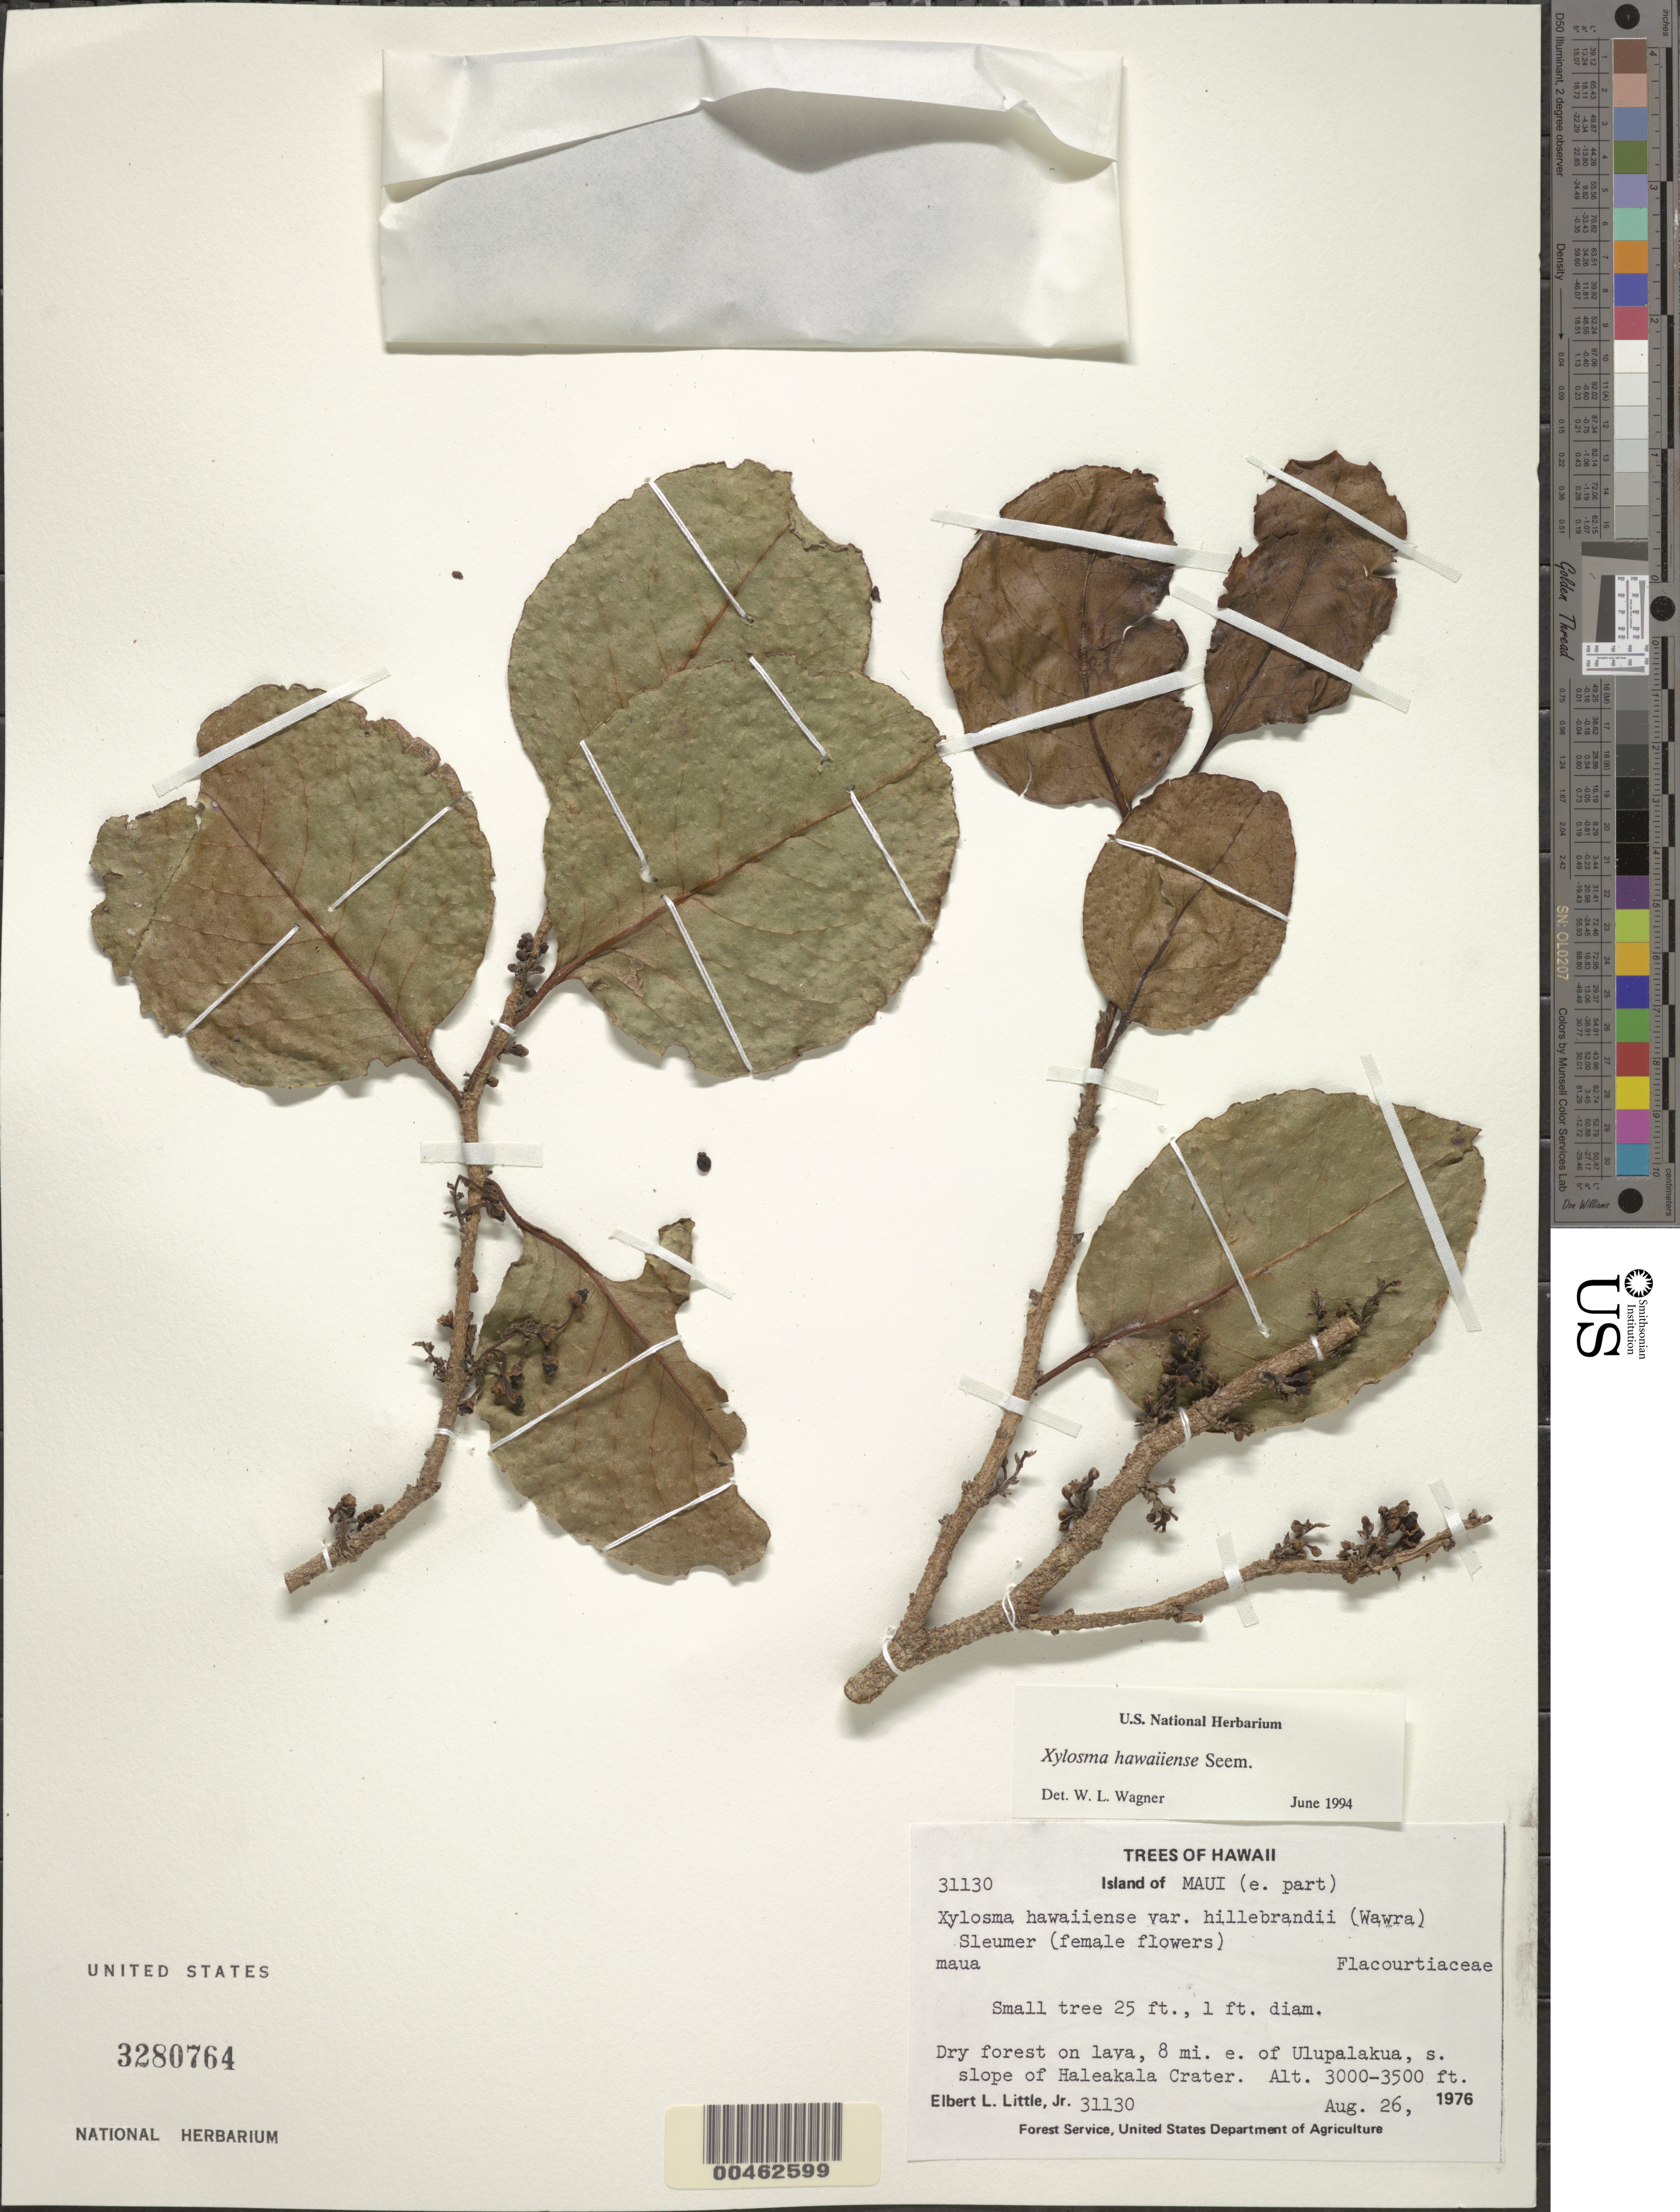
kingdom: Plantae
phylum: Tracheophyta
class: Magnoliopsida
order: Malpighiales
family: Salicaceae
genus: Xylosma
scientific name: Xylosma hawaiensis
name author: Seem.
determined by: Wagner, W. L., (BOT), Smithsonian Institution - National Museum of Natural History (UNITED STATES)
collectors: E. L. Little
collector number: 31130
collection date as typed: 26 Aug 1976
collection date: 1976-08-26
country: United States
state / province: Hawaii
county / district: Maui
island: Maui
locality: E part of Maui, 8 mi E of Ulupalakua, S slope of Haleakala Crater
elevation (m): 914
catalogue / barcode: US 3280764